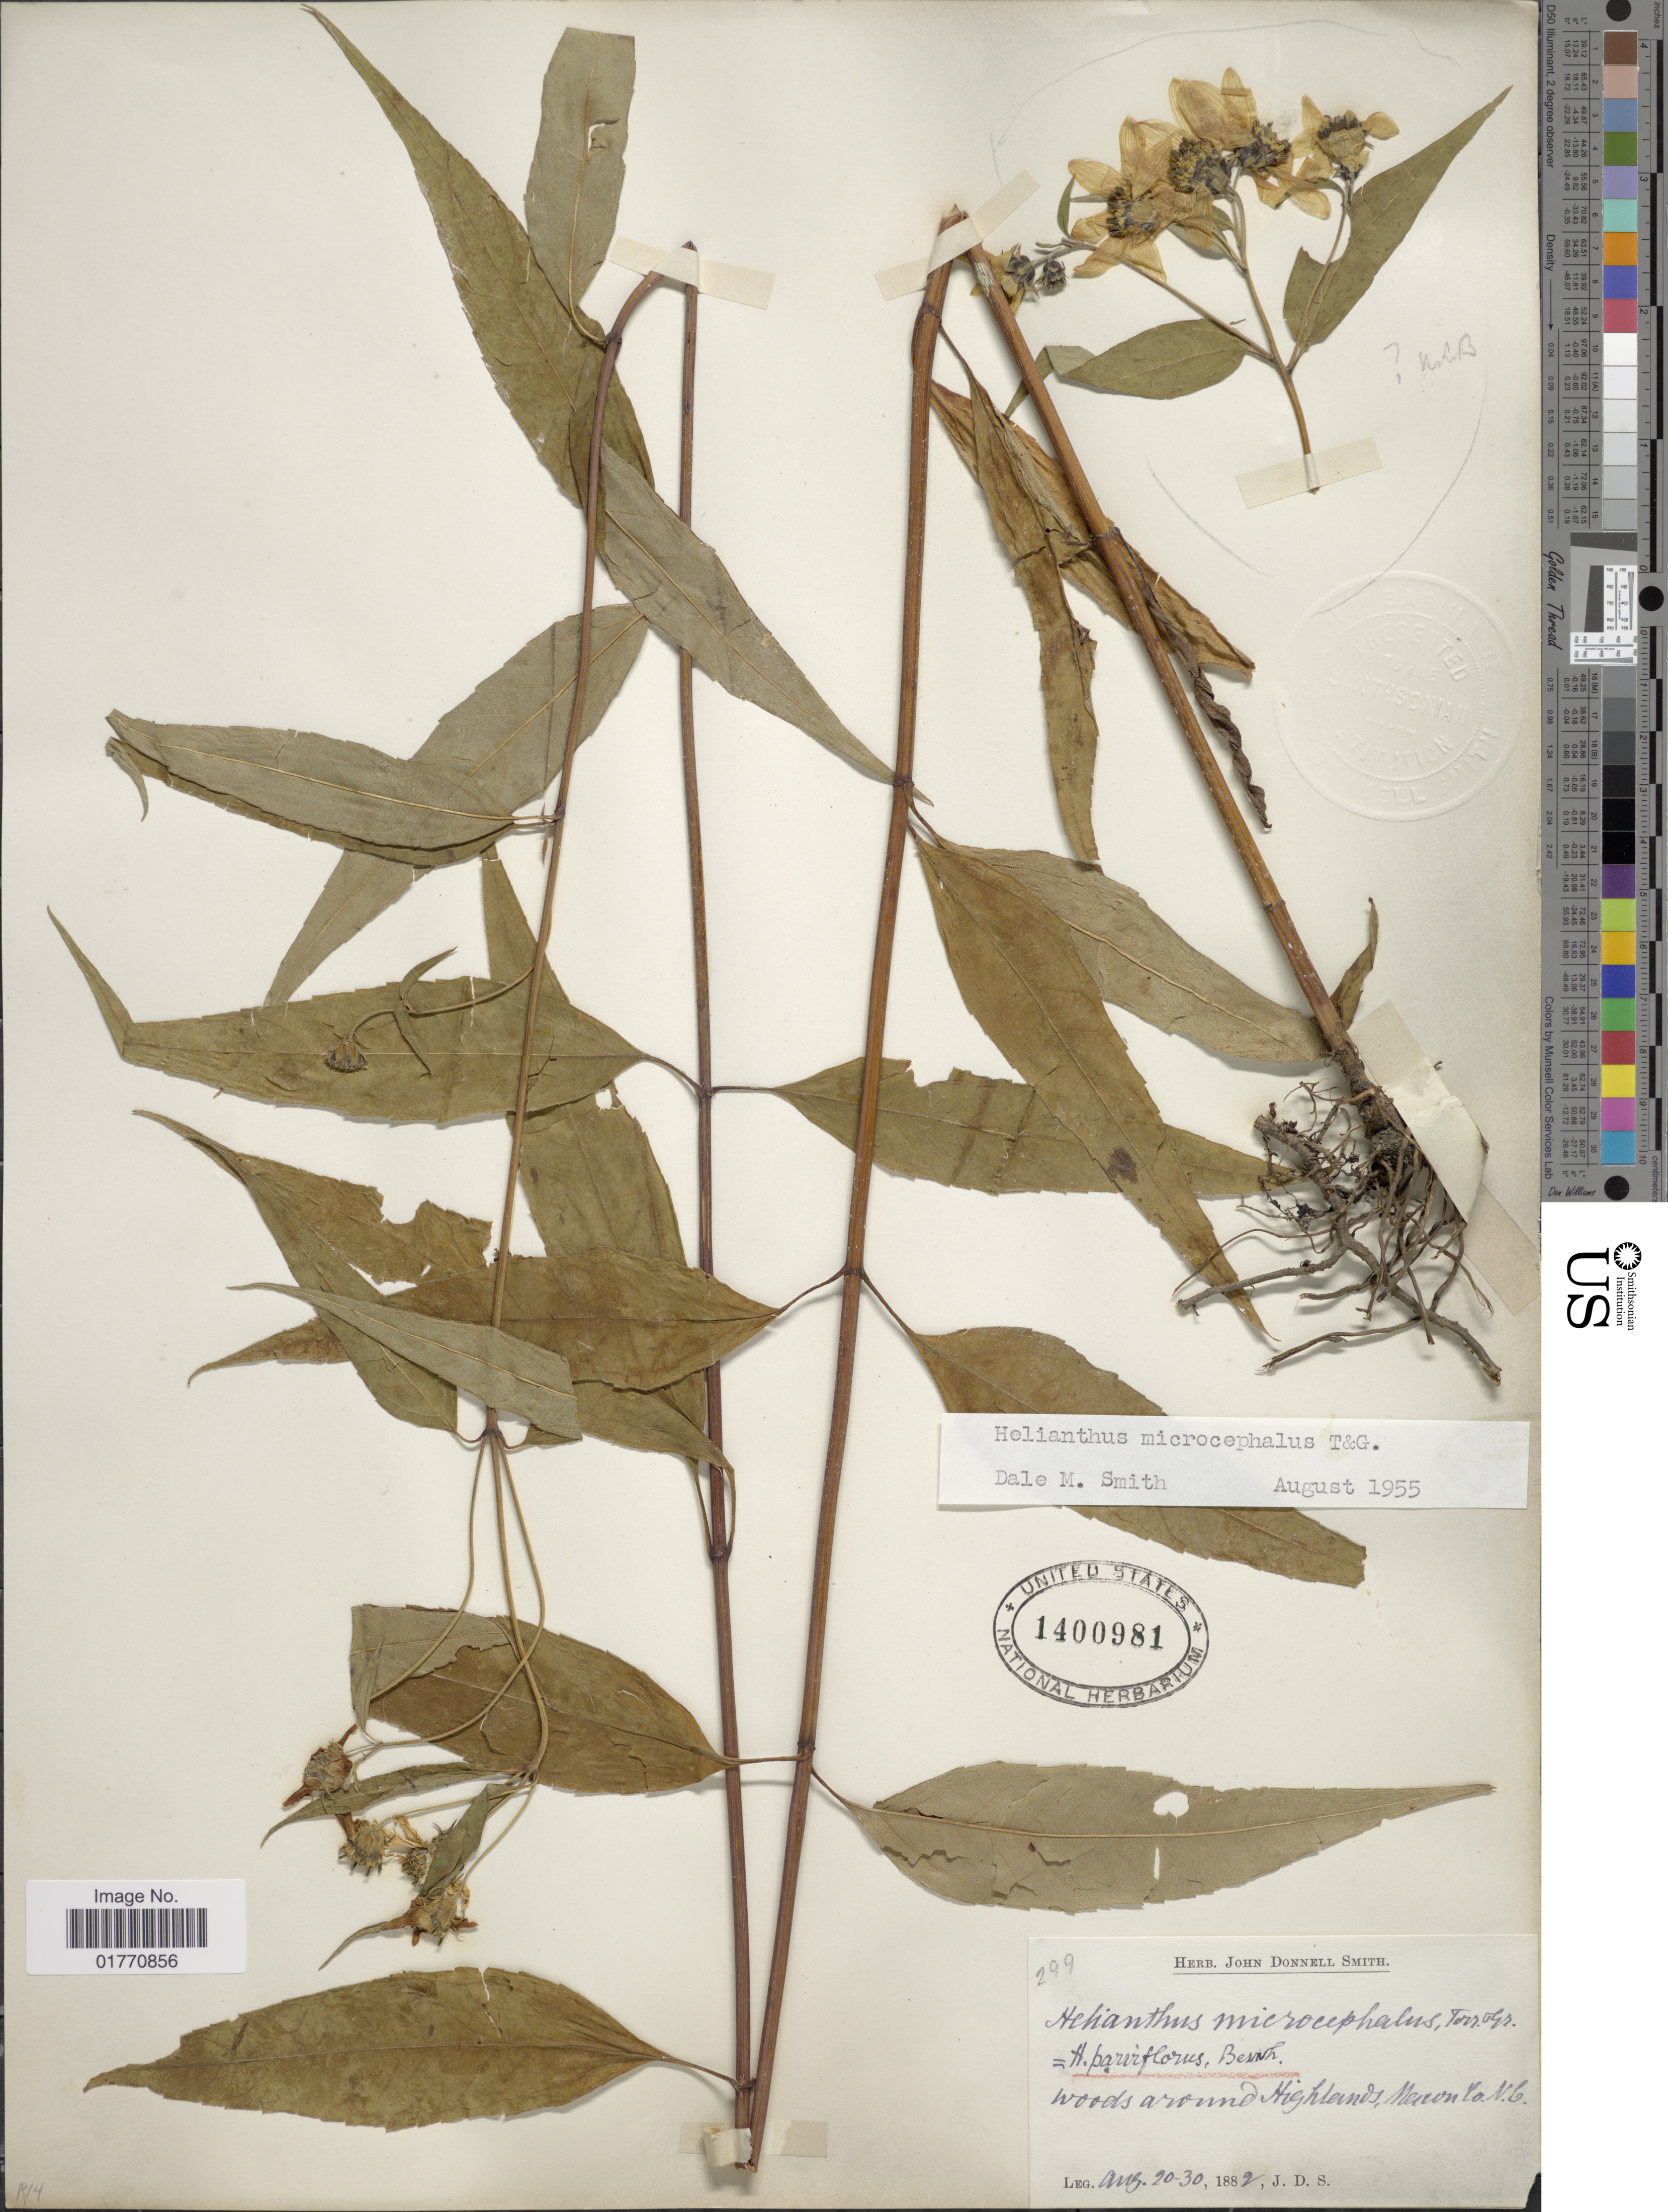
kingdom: Plantae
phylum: Tracheophyta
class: Magnoliopsida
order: Asterales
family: Asteraceae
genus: Helianthus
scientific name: Helianthus microcephalus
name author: Torr. & A. Gray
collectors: J. Donnell Smith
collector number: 299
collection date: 1882-08-20/1882-08-30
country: United States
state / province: North Carolina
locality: Woods around Highlands, Macon Co.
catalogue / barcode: US 1400981